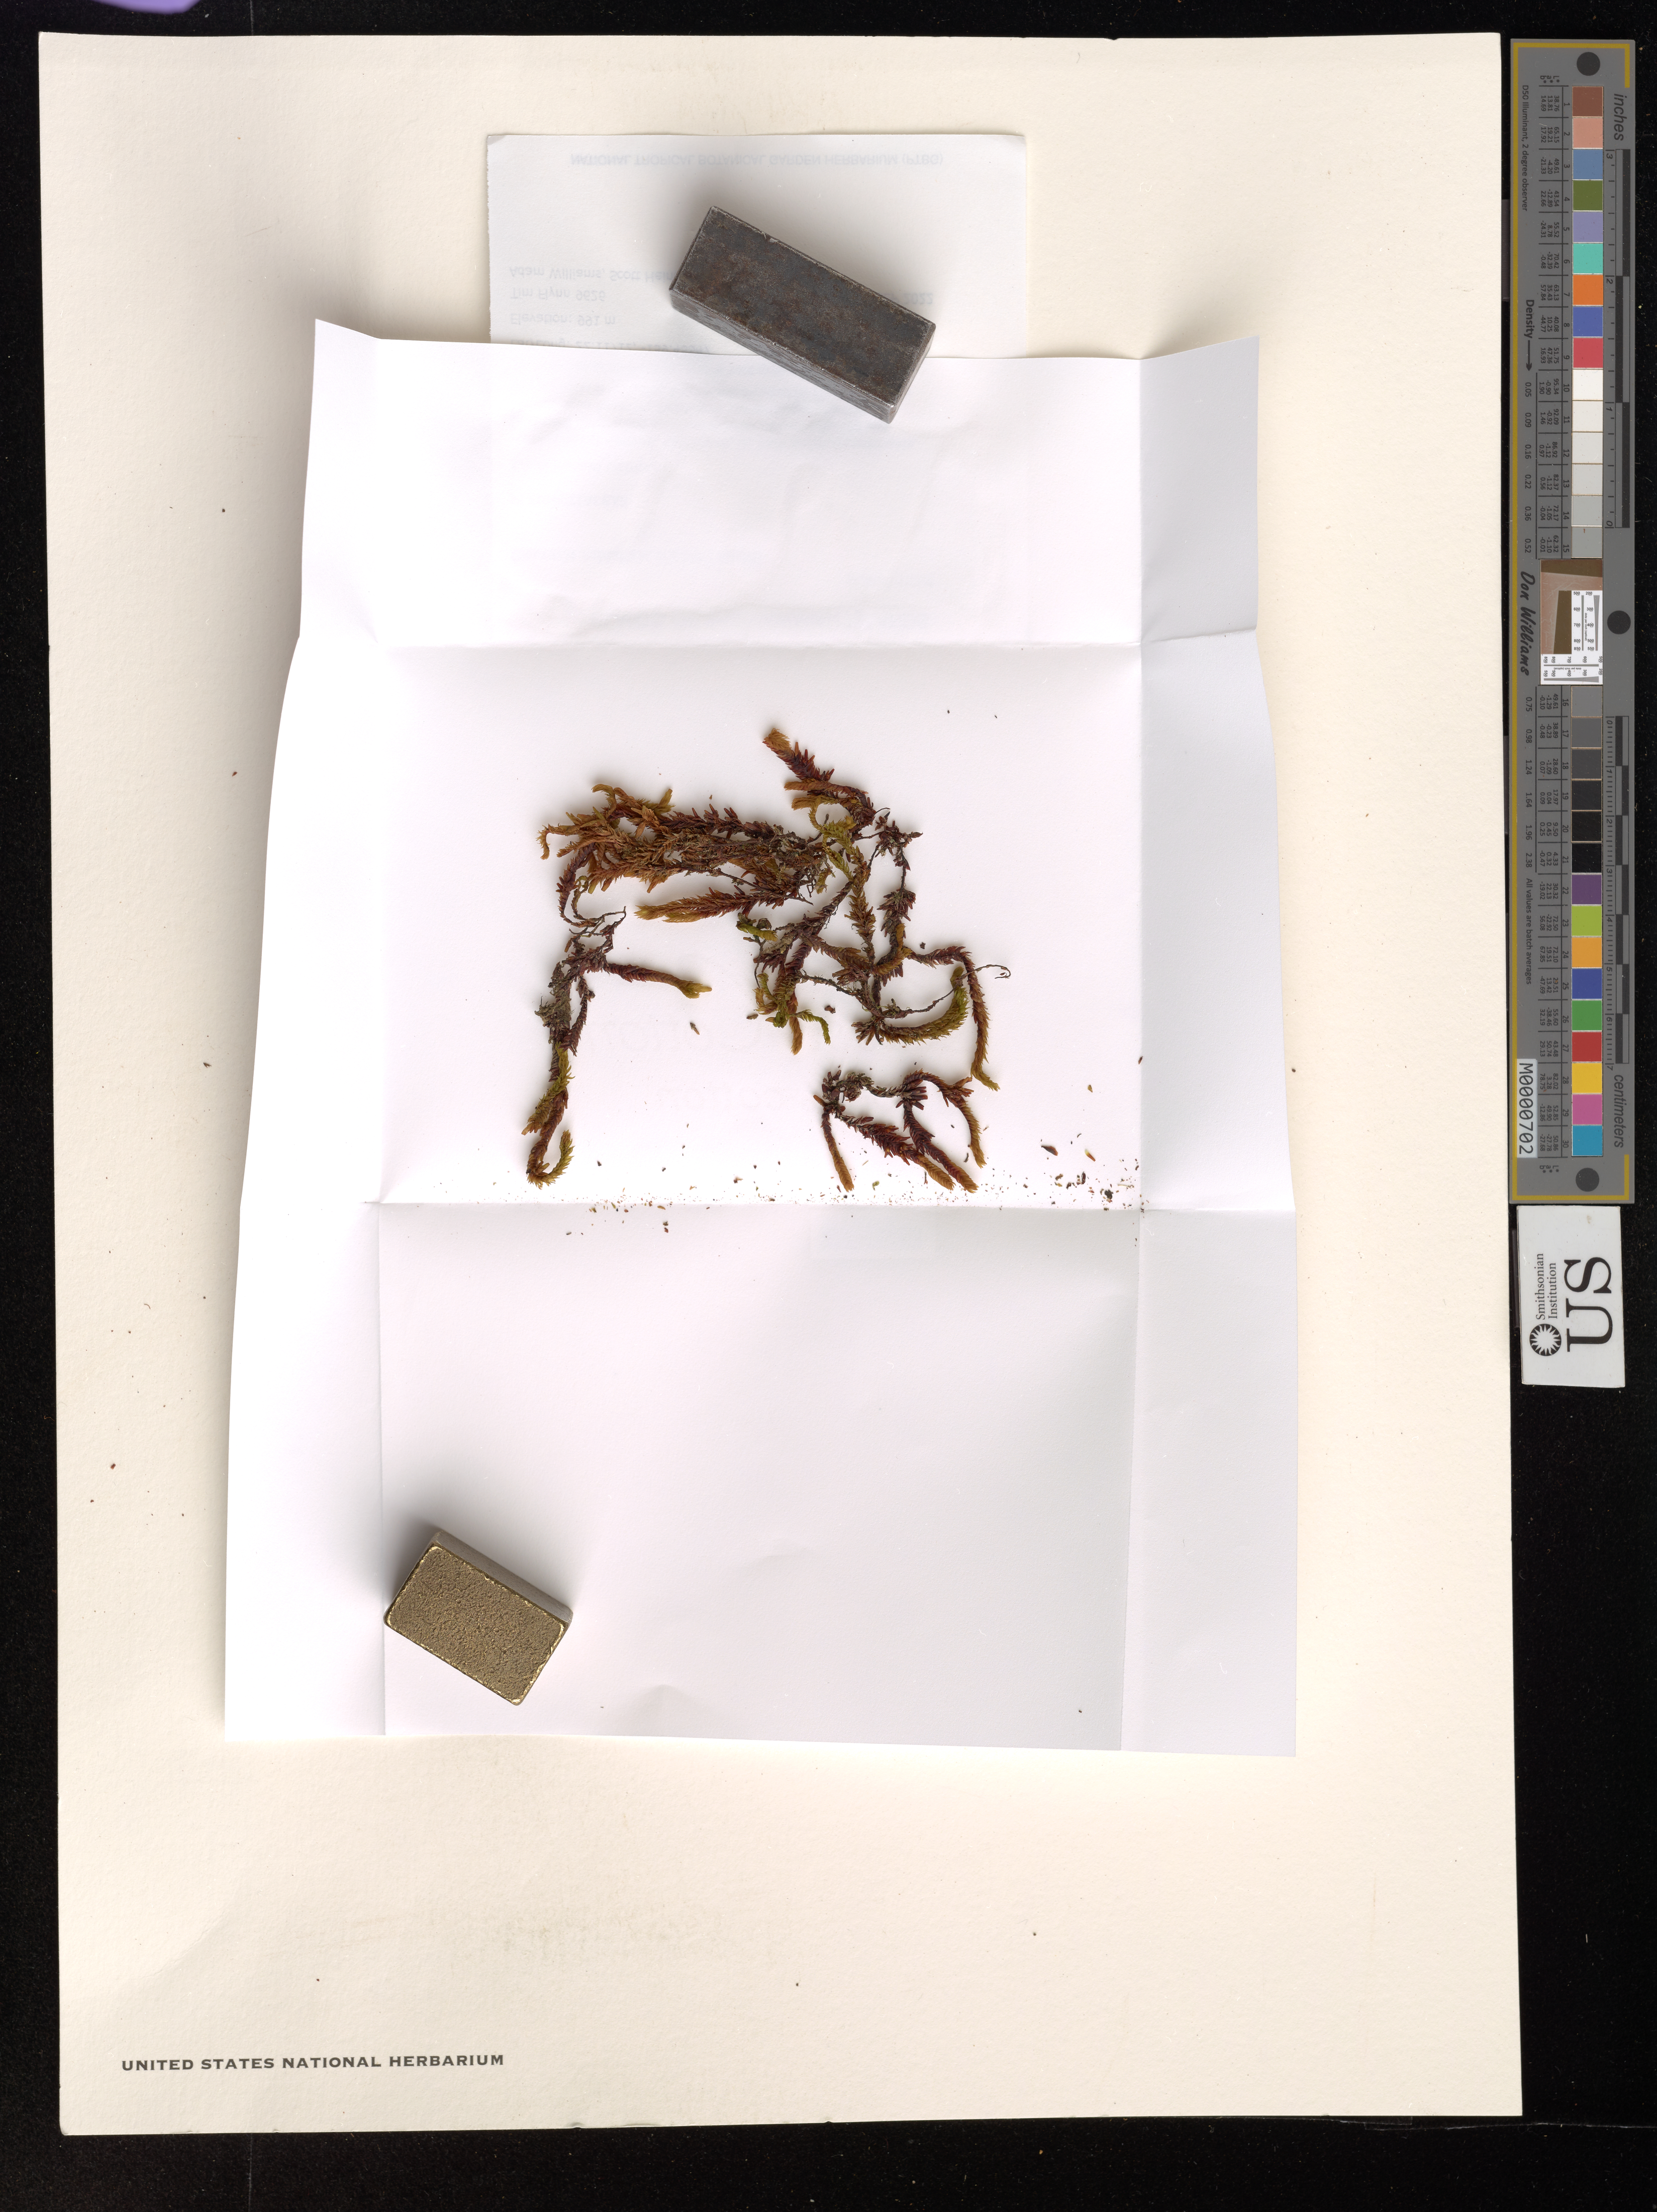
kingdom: Plantae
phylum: Marchantiophyta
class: Jungermanniopsida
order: Pleuroziales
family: Pleuroziaceae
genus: Pleurozia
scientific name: Pleurozia subinflata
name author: (Austin) Austin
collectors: T. Flynn, A. Williams & S. Heintzman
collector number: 9626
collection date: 2022-09-26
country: United States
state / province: Hawaii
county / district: Kauai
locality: The Hawaiian Islands. Kauai Hanalei District. Halelea Forest Reserve, Kawailewa, SE flank below Namolokama.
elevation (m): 991